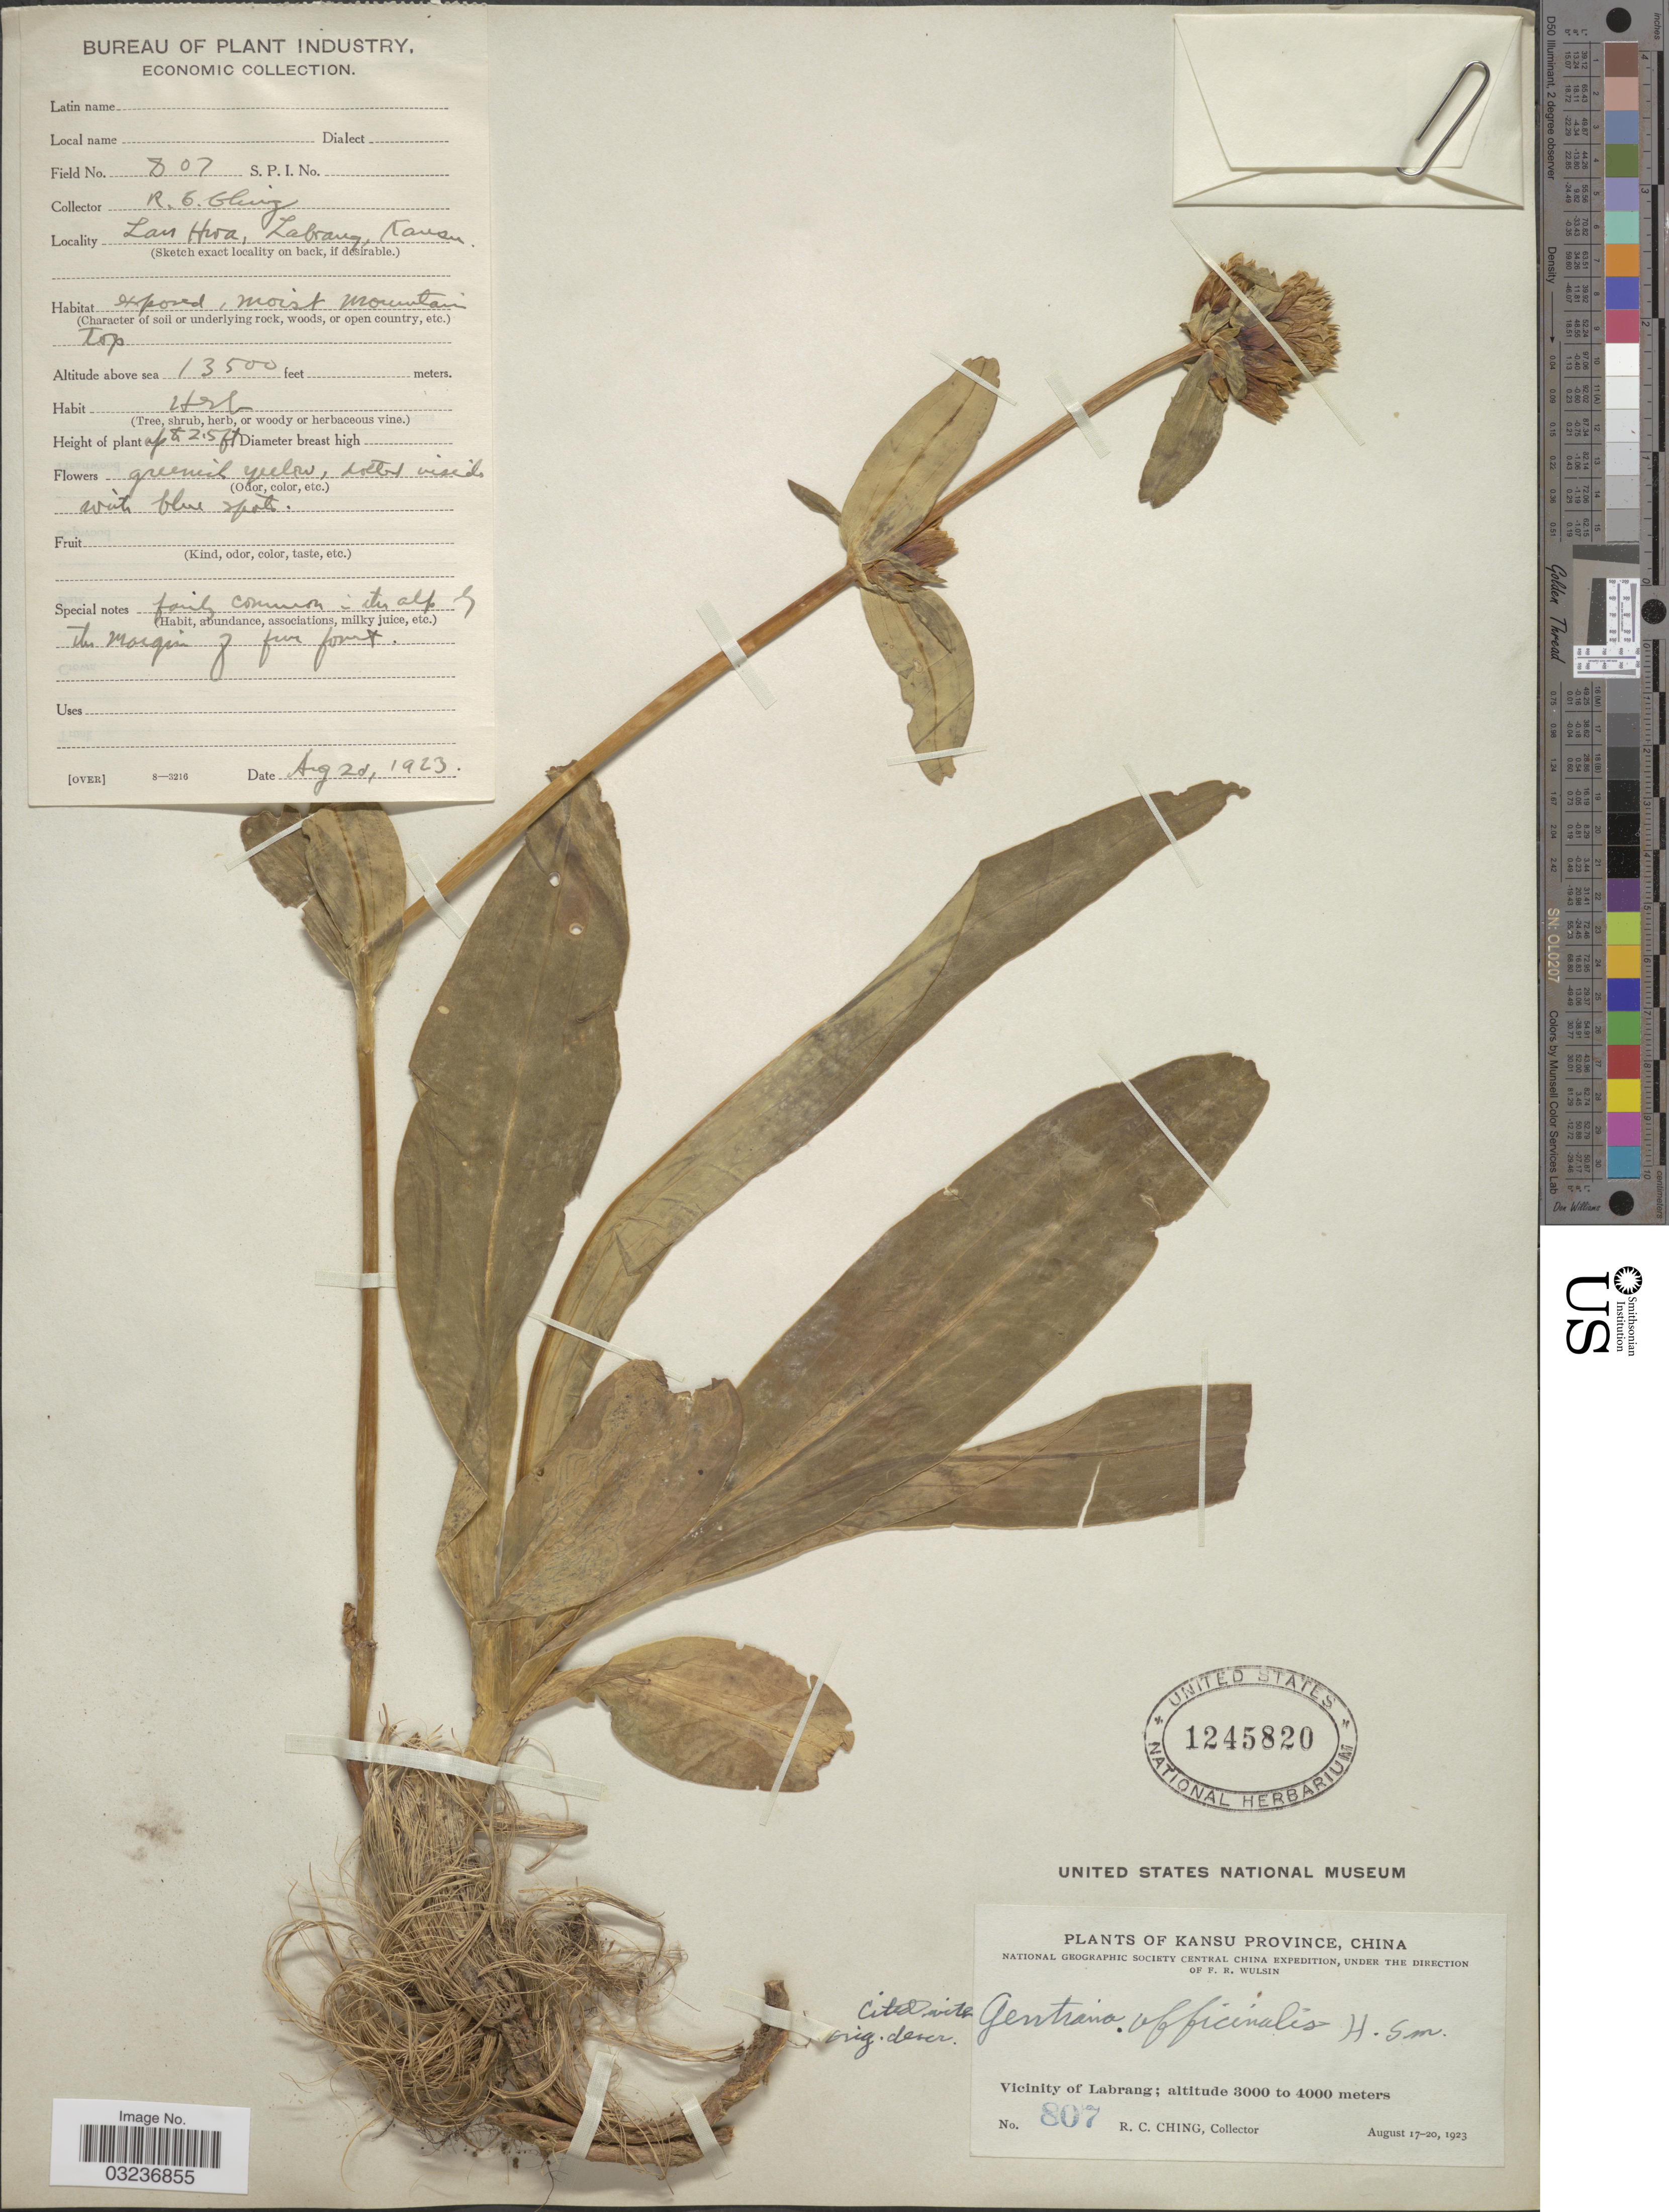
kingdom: Plantae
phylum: Tracheophyta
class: Magnoliopsida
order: Gentianales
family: Gentianaceae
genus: Gentiana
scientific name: Gentiana officinalis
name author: Harry Sm.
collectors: R. C. Ching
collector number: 807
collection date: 1923-08-20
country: China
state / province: Gansu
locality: Kansu Province, China, Vicinity of Labrang, Lan Hwa, Labrang.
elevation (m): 4115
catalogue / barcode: US 1245820